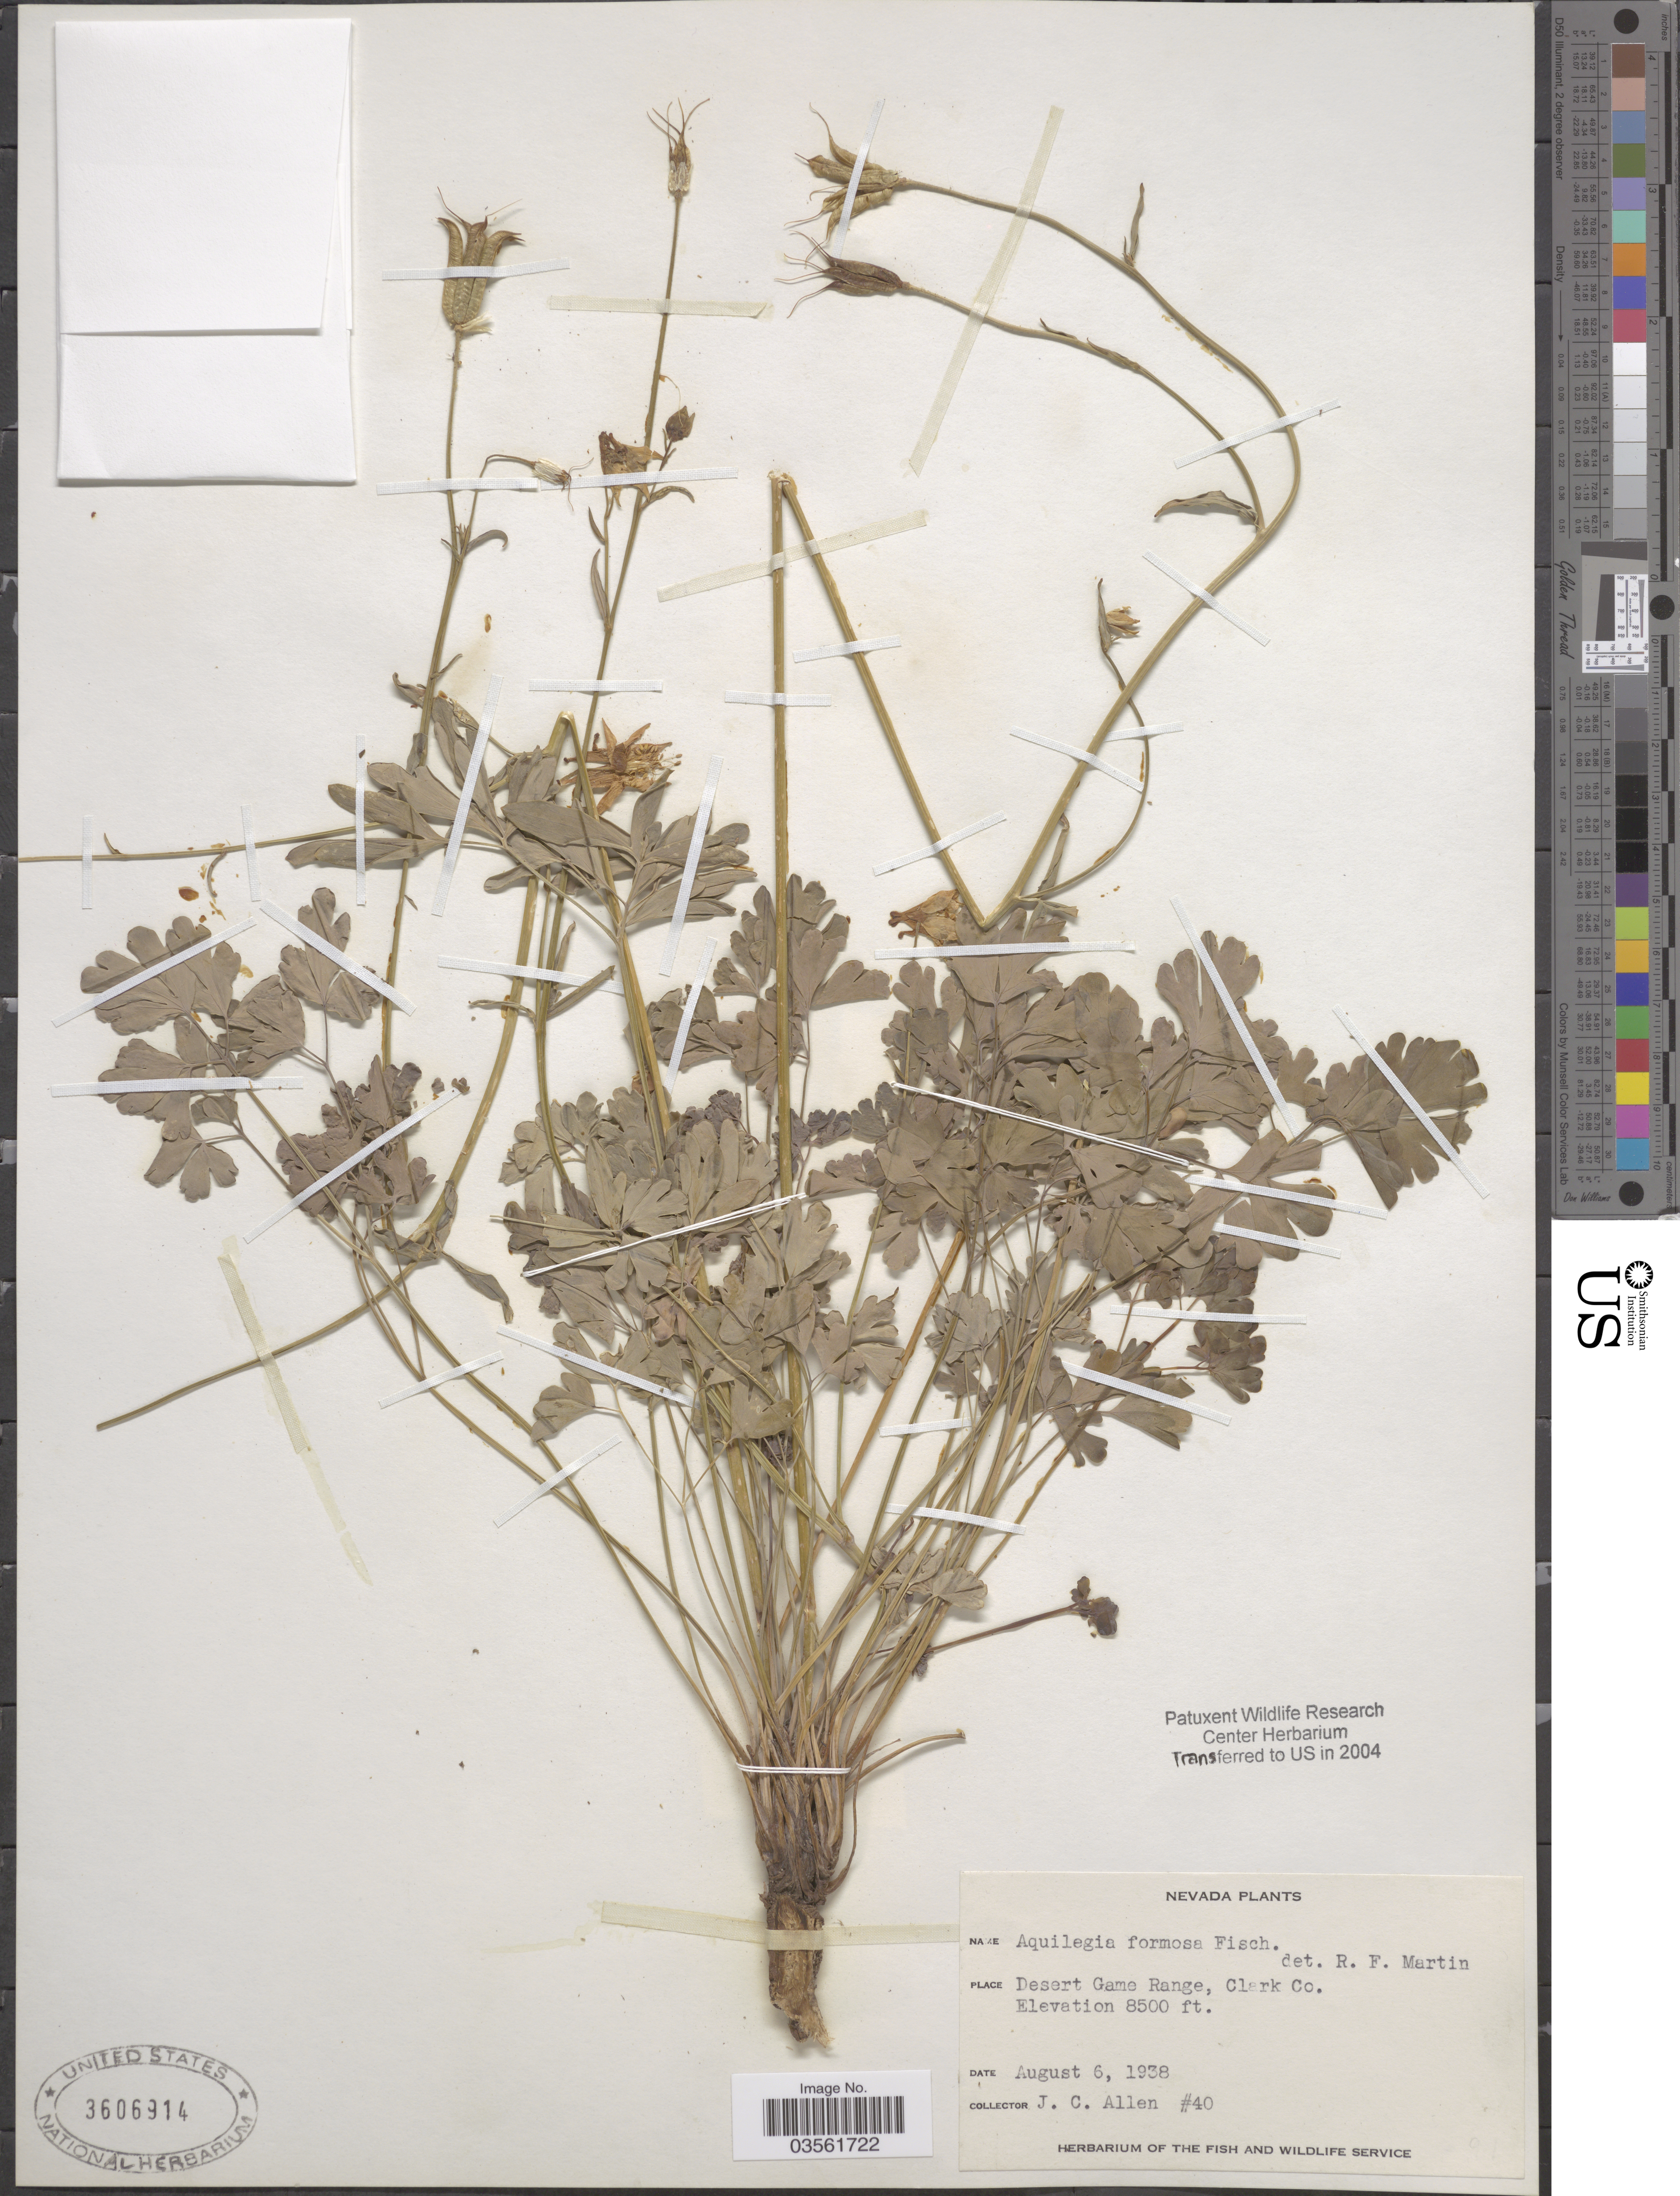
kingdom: Plantae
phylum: Tracheophyta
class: Magnoliopsida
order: Ranunculales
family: Ranunculaceae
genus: Aquilegia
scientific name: Aquilegia formosa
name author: Fisch. ex DC.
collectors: J. C. Allen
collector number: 40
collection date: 1938-08-06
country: United States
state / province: Nevada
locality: Desert Game Range, Clark Co.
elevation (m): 2591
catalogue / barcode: US 3606914